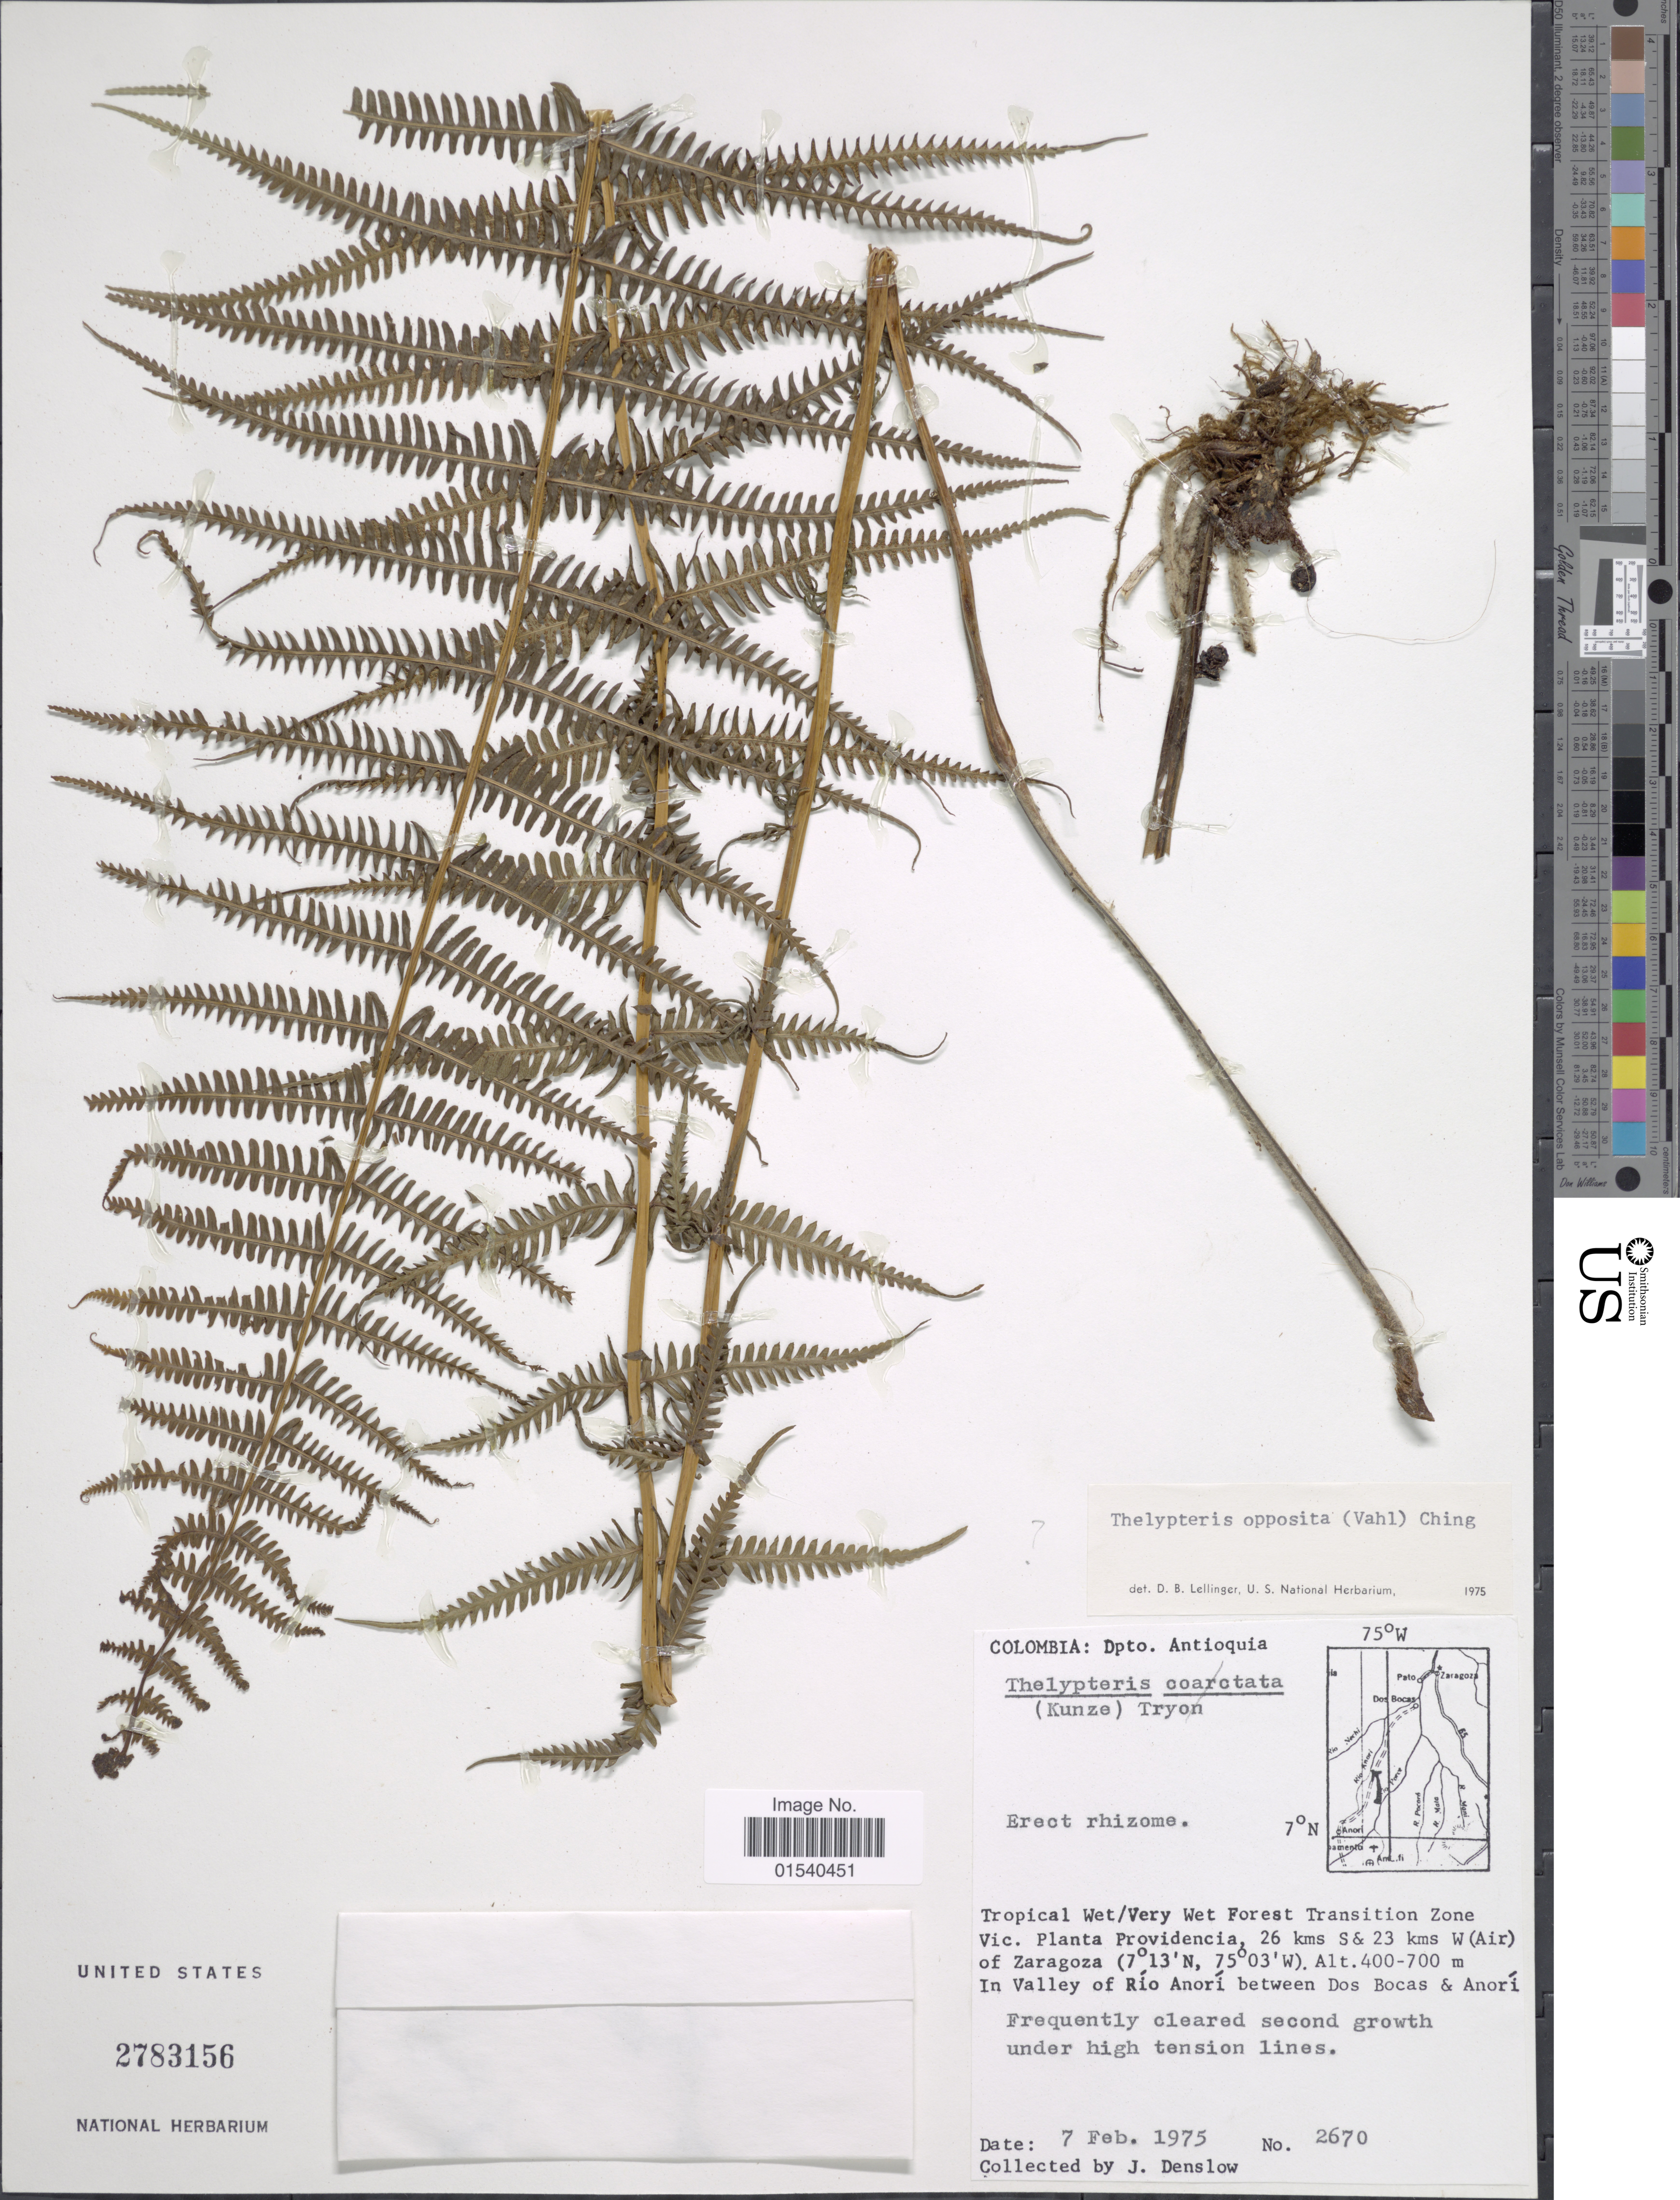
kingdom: Plantae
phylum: Tracheophyta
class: Polypodiopsida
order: Polypodiales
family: Thelypteridaceae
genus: Amauropelta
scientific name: Amauropelta opposita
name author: (Vahl) Pic. Serm.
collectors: J. Denslow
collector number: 2670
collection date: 1975-02-07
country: Colombia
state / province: Antioquia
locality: Dpto. Antioquia, Tropical Wet/Very Wet Forest Transition Zone Vic. Planta Providencia, 26 kms S 23 kms W (Air) of Zaragoza. In Valley of Río Anorí between Dos Bocas & Anorí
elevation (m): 400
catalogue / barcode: US 2783156